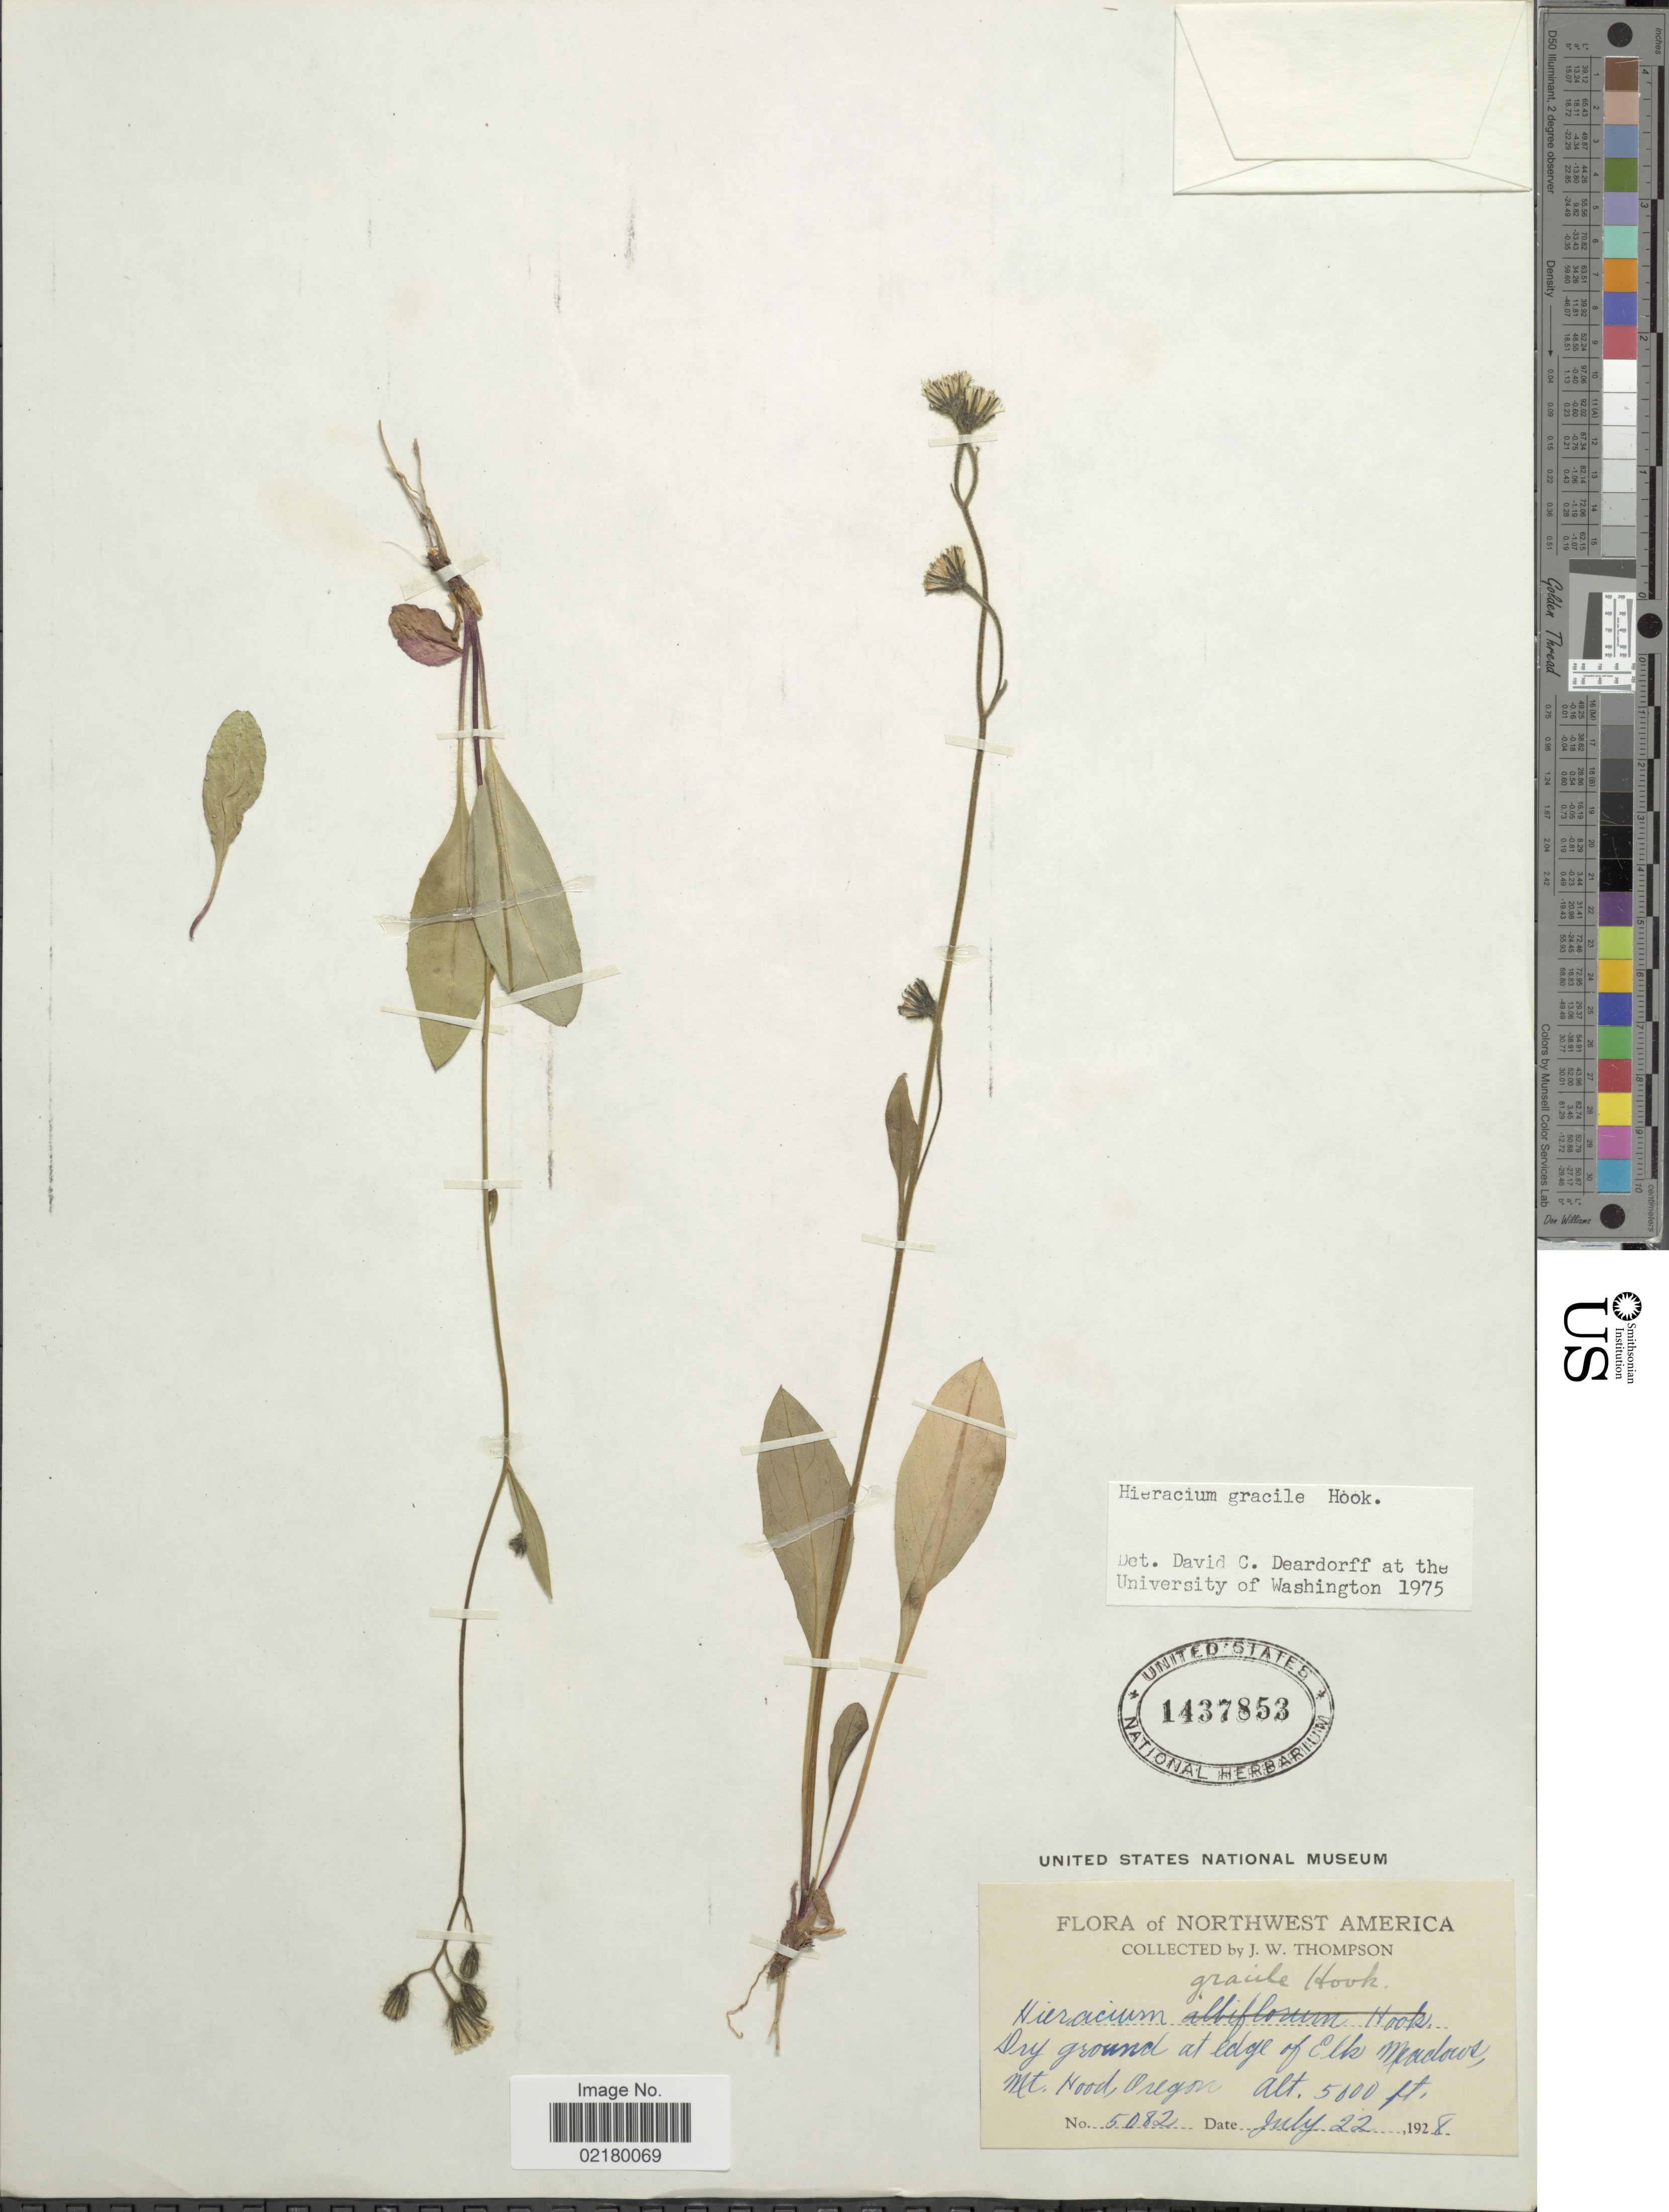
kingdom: Plantae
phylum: Tracheophyta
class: Magnoliopsida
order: Asterales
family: Asteraceae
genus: Hieracium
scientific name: Hieracium triste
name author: Willd. ex Spreng.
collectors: J. W. Thompson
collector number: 5082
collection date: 1928-07-22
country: United States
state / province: Oregon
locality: Northwest America, Dry ground at edge of Elk Meadows, Mt Hood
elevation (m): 1524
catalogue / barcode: US 1437853